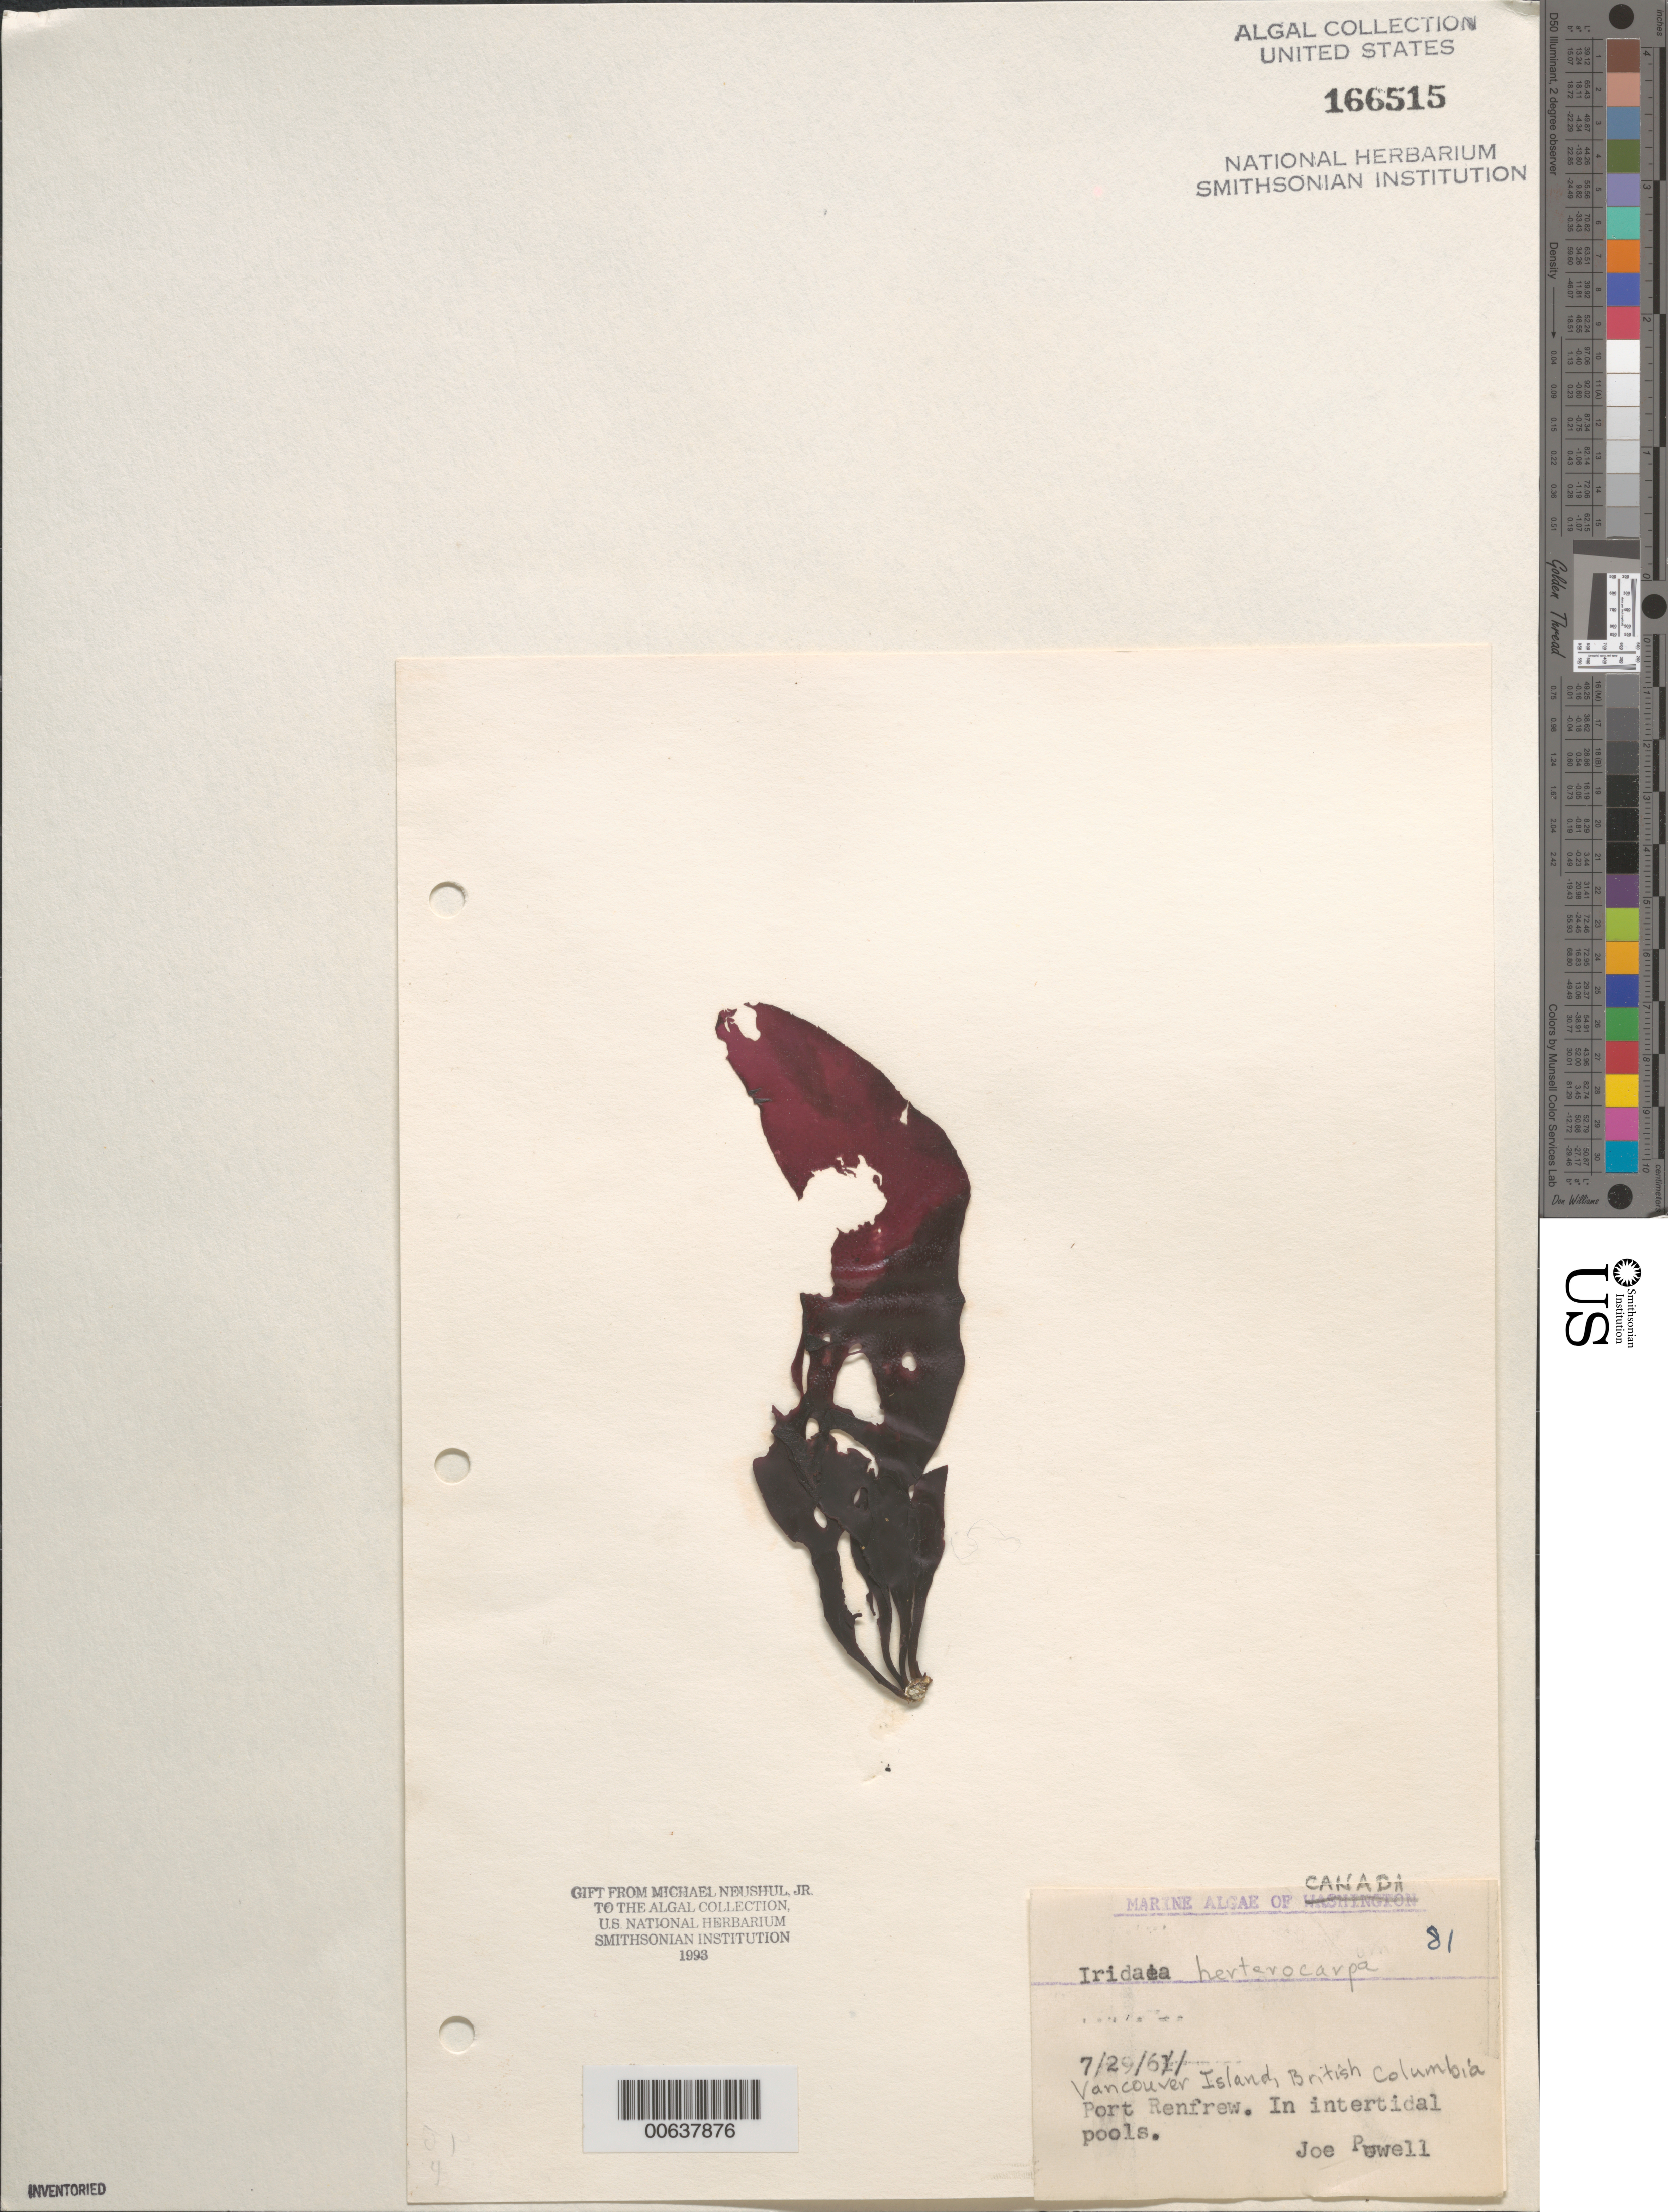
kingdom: Plantae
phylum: Rhodophyta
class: Florideophyceae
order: Gigartinales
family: Gigartinaceae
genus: Chondrus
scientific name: Chondrus crispus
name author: Stackh.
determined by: Algae name updating Project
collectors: J. Powell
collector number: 81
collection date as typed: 29 Jul 1961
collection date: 1961-07-29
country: Canada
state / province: British Columbia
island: Vancouver Island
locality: Port Renfrew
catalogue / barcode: US 166515